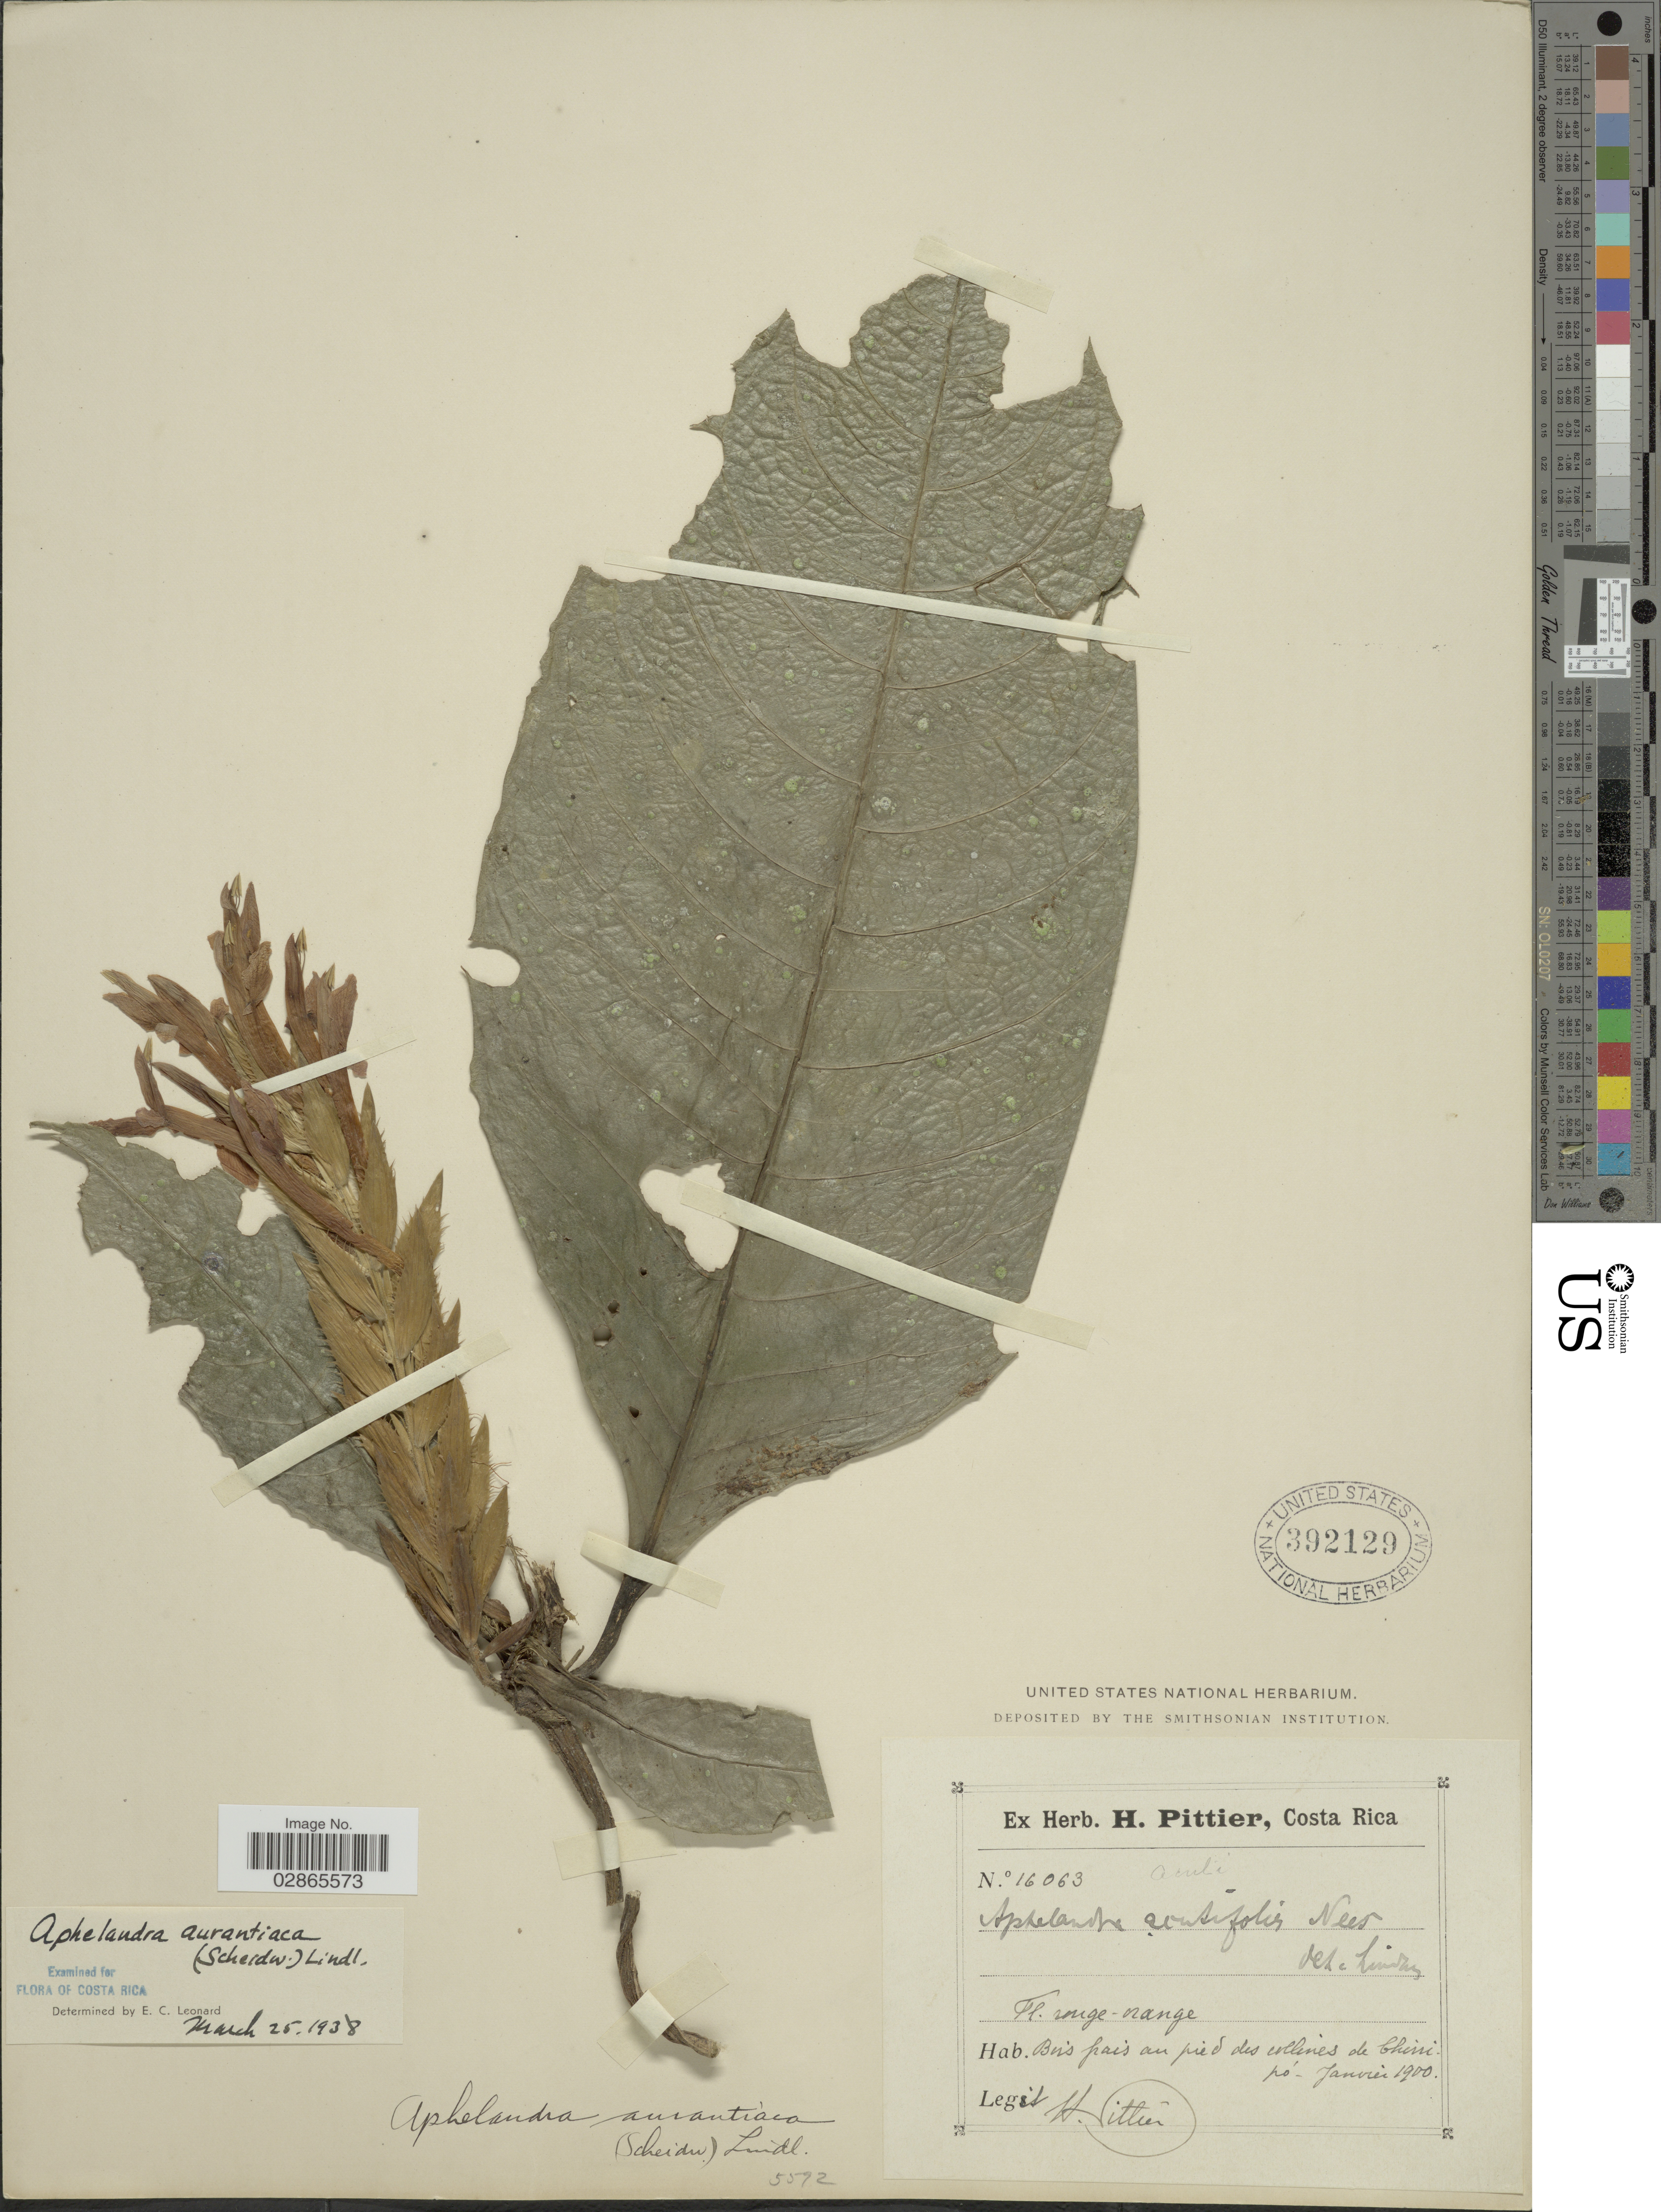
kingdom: Plantae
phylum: Tracheophyta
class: Magnoliopsida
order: Lamiales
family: Acanthaceae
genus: Aphelandra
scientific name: Aphelandra aurantiaca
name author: (Scheidw.) Lindl.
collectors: H. F. Pittier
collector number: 16063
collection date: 1900-01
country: Costa Rica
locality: Bois pais au pied des collines de Chirripo.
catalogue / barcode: US 392129